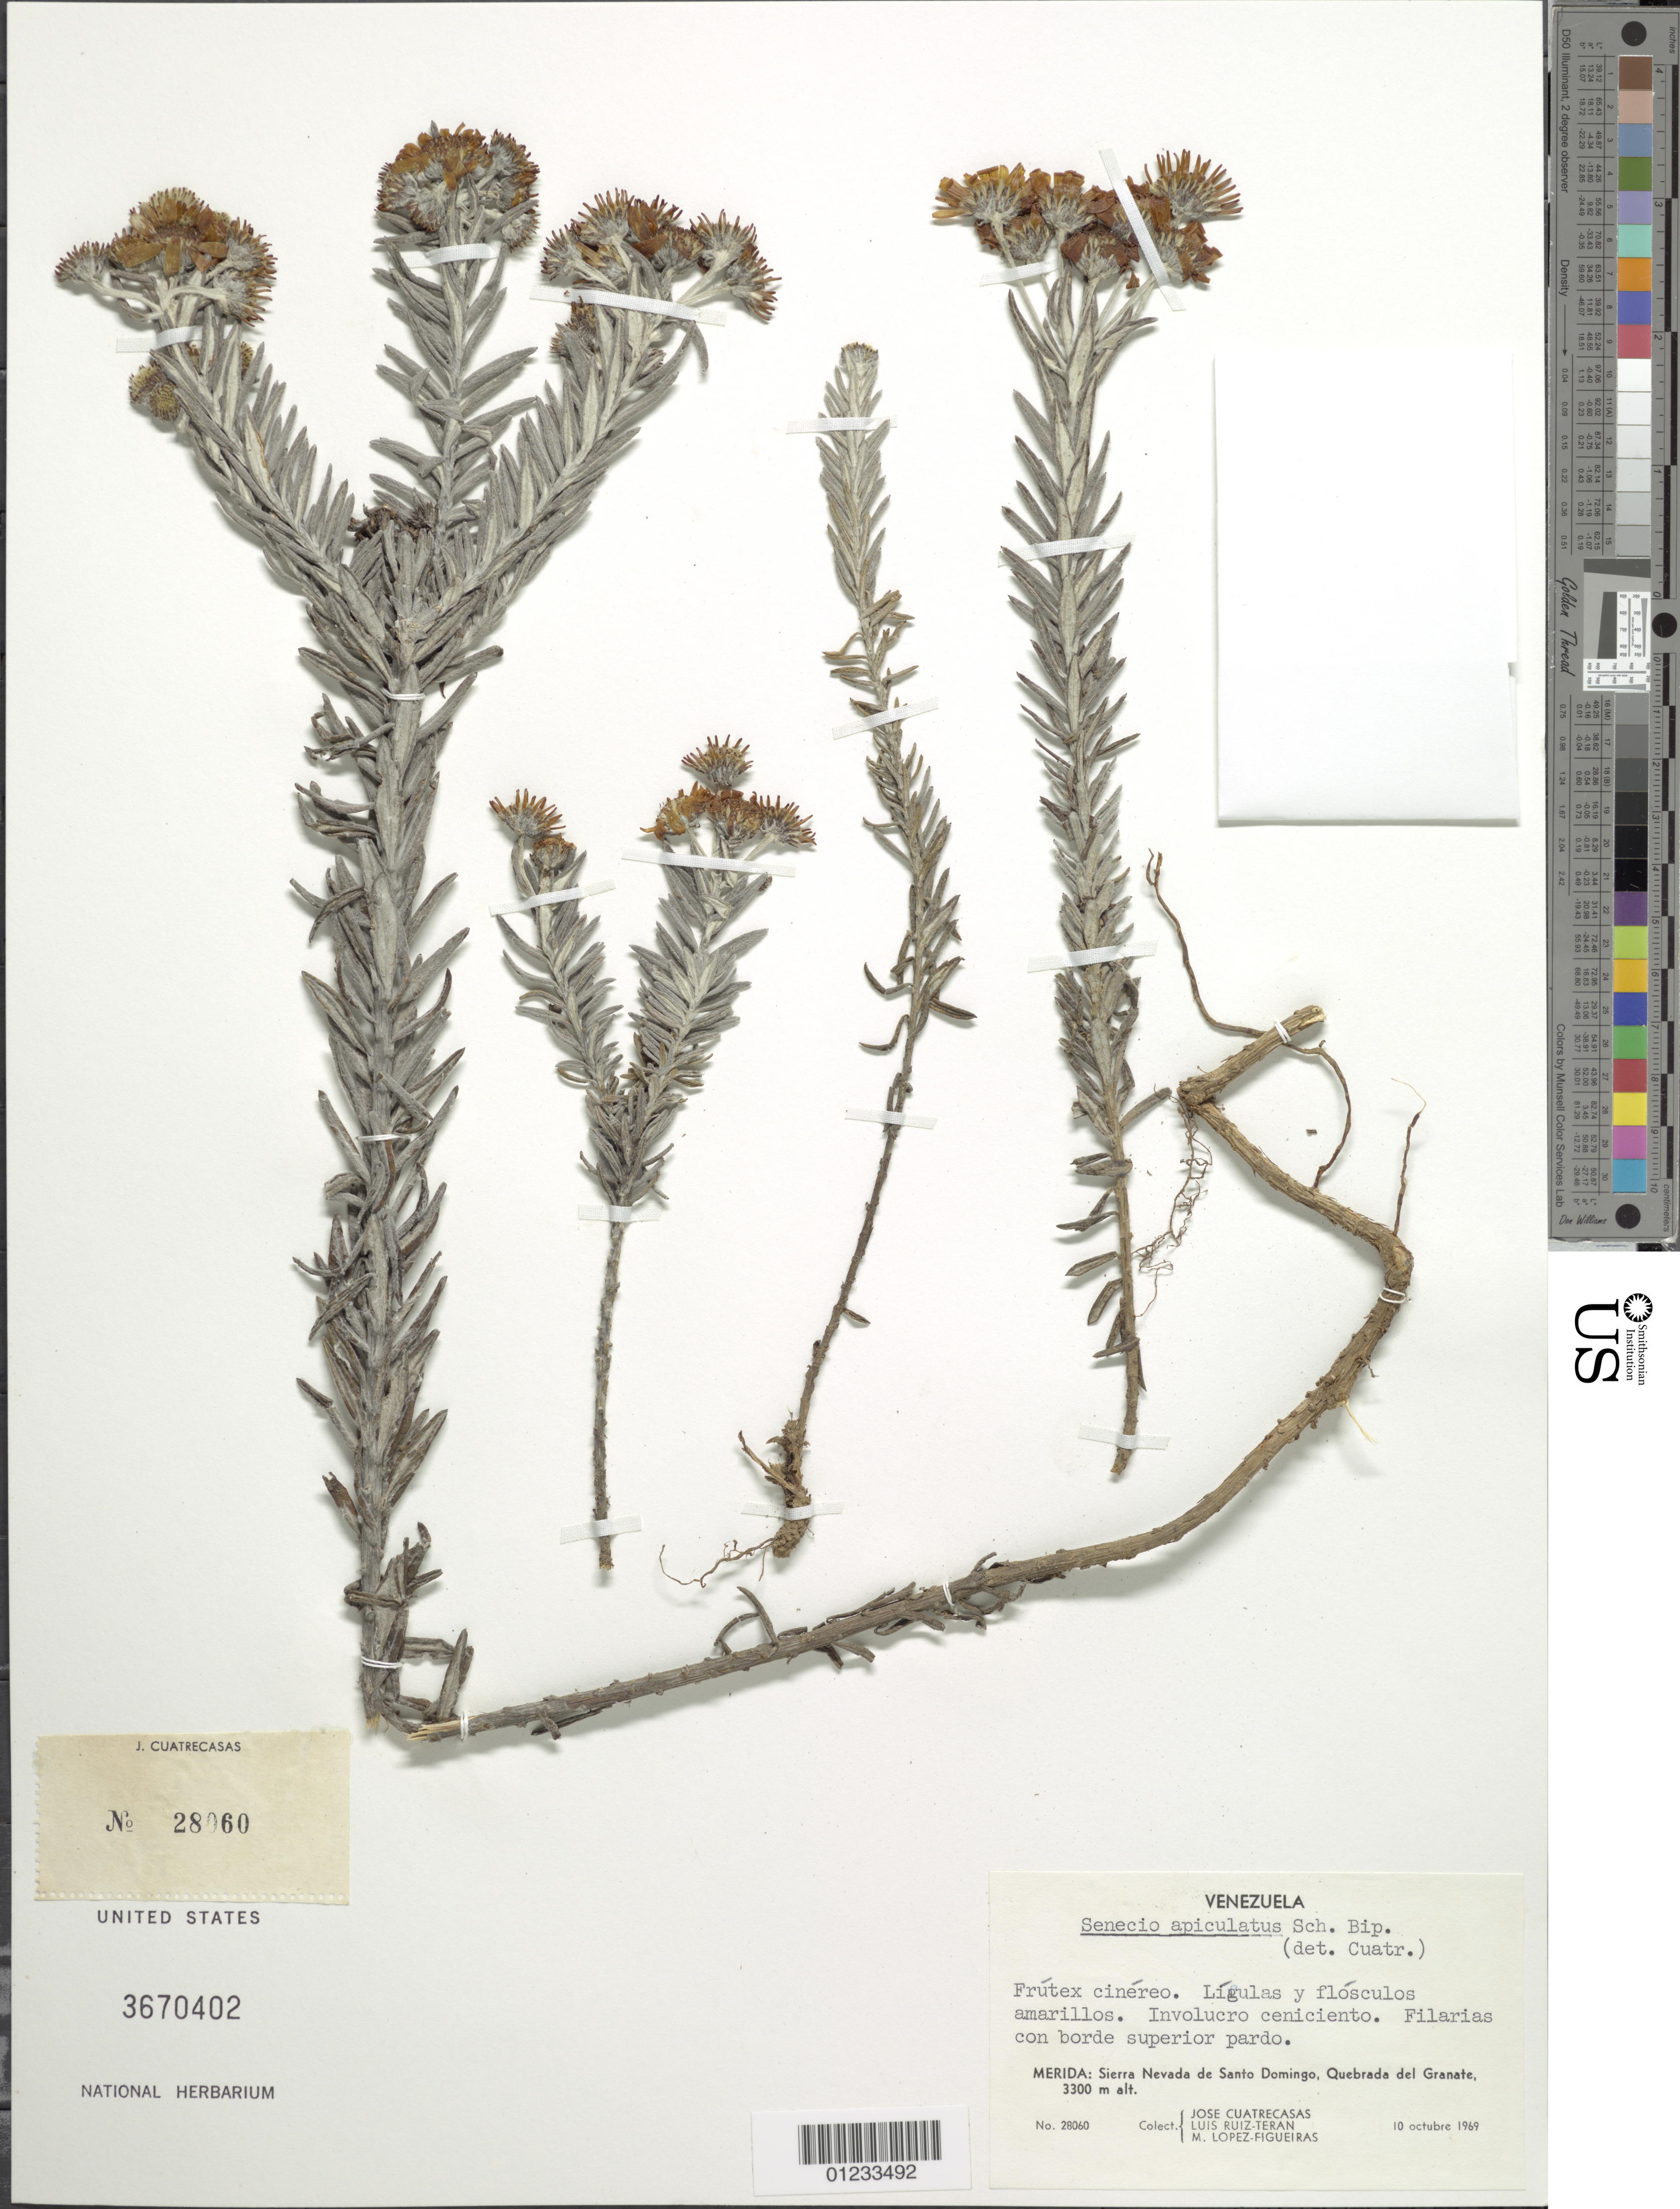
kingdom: Plantae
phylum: Tracheophyta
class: Magnoliopsida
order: Asterales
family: Asteraceae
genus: Pentacalia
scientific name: Pentacalia apiculata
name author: (Sch. Bip. ex Wedd.) Cuatrec.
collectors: J. Cuatrecasas, L. E. Ruíz-Terán & M. López Figueiras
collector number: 28060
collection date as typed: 10 Oct 1969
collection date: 1969-10-10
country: Venezuela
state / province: Mérida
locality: Sierra Nevada de Santo Domingo, Quebrada del Granate.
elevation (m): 3300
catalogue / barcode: US 3670402